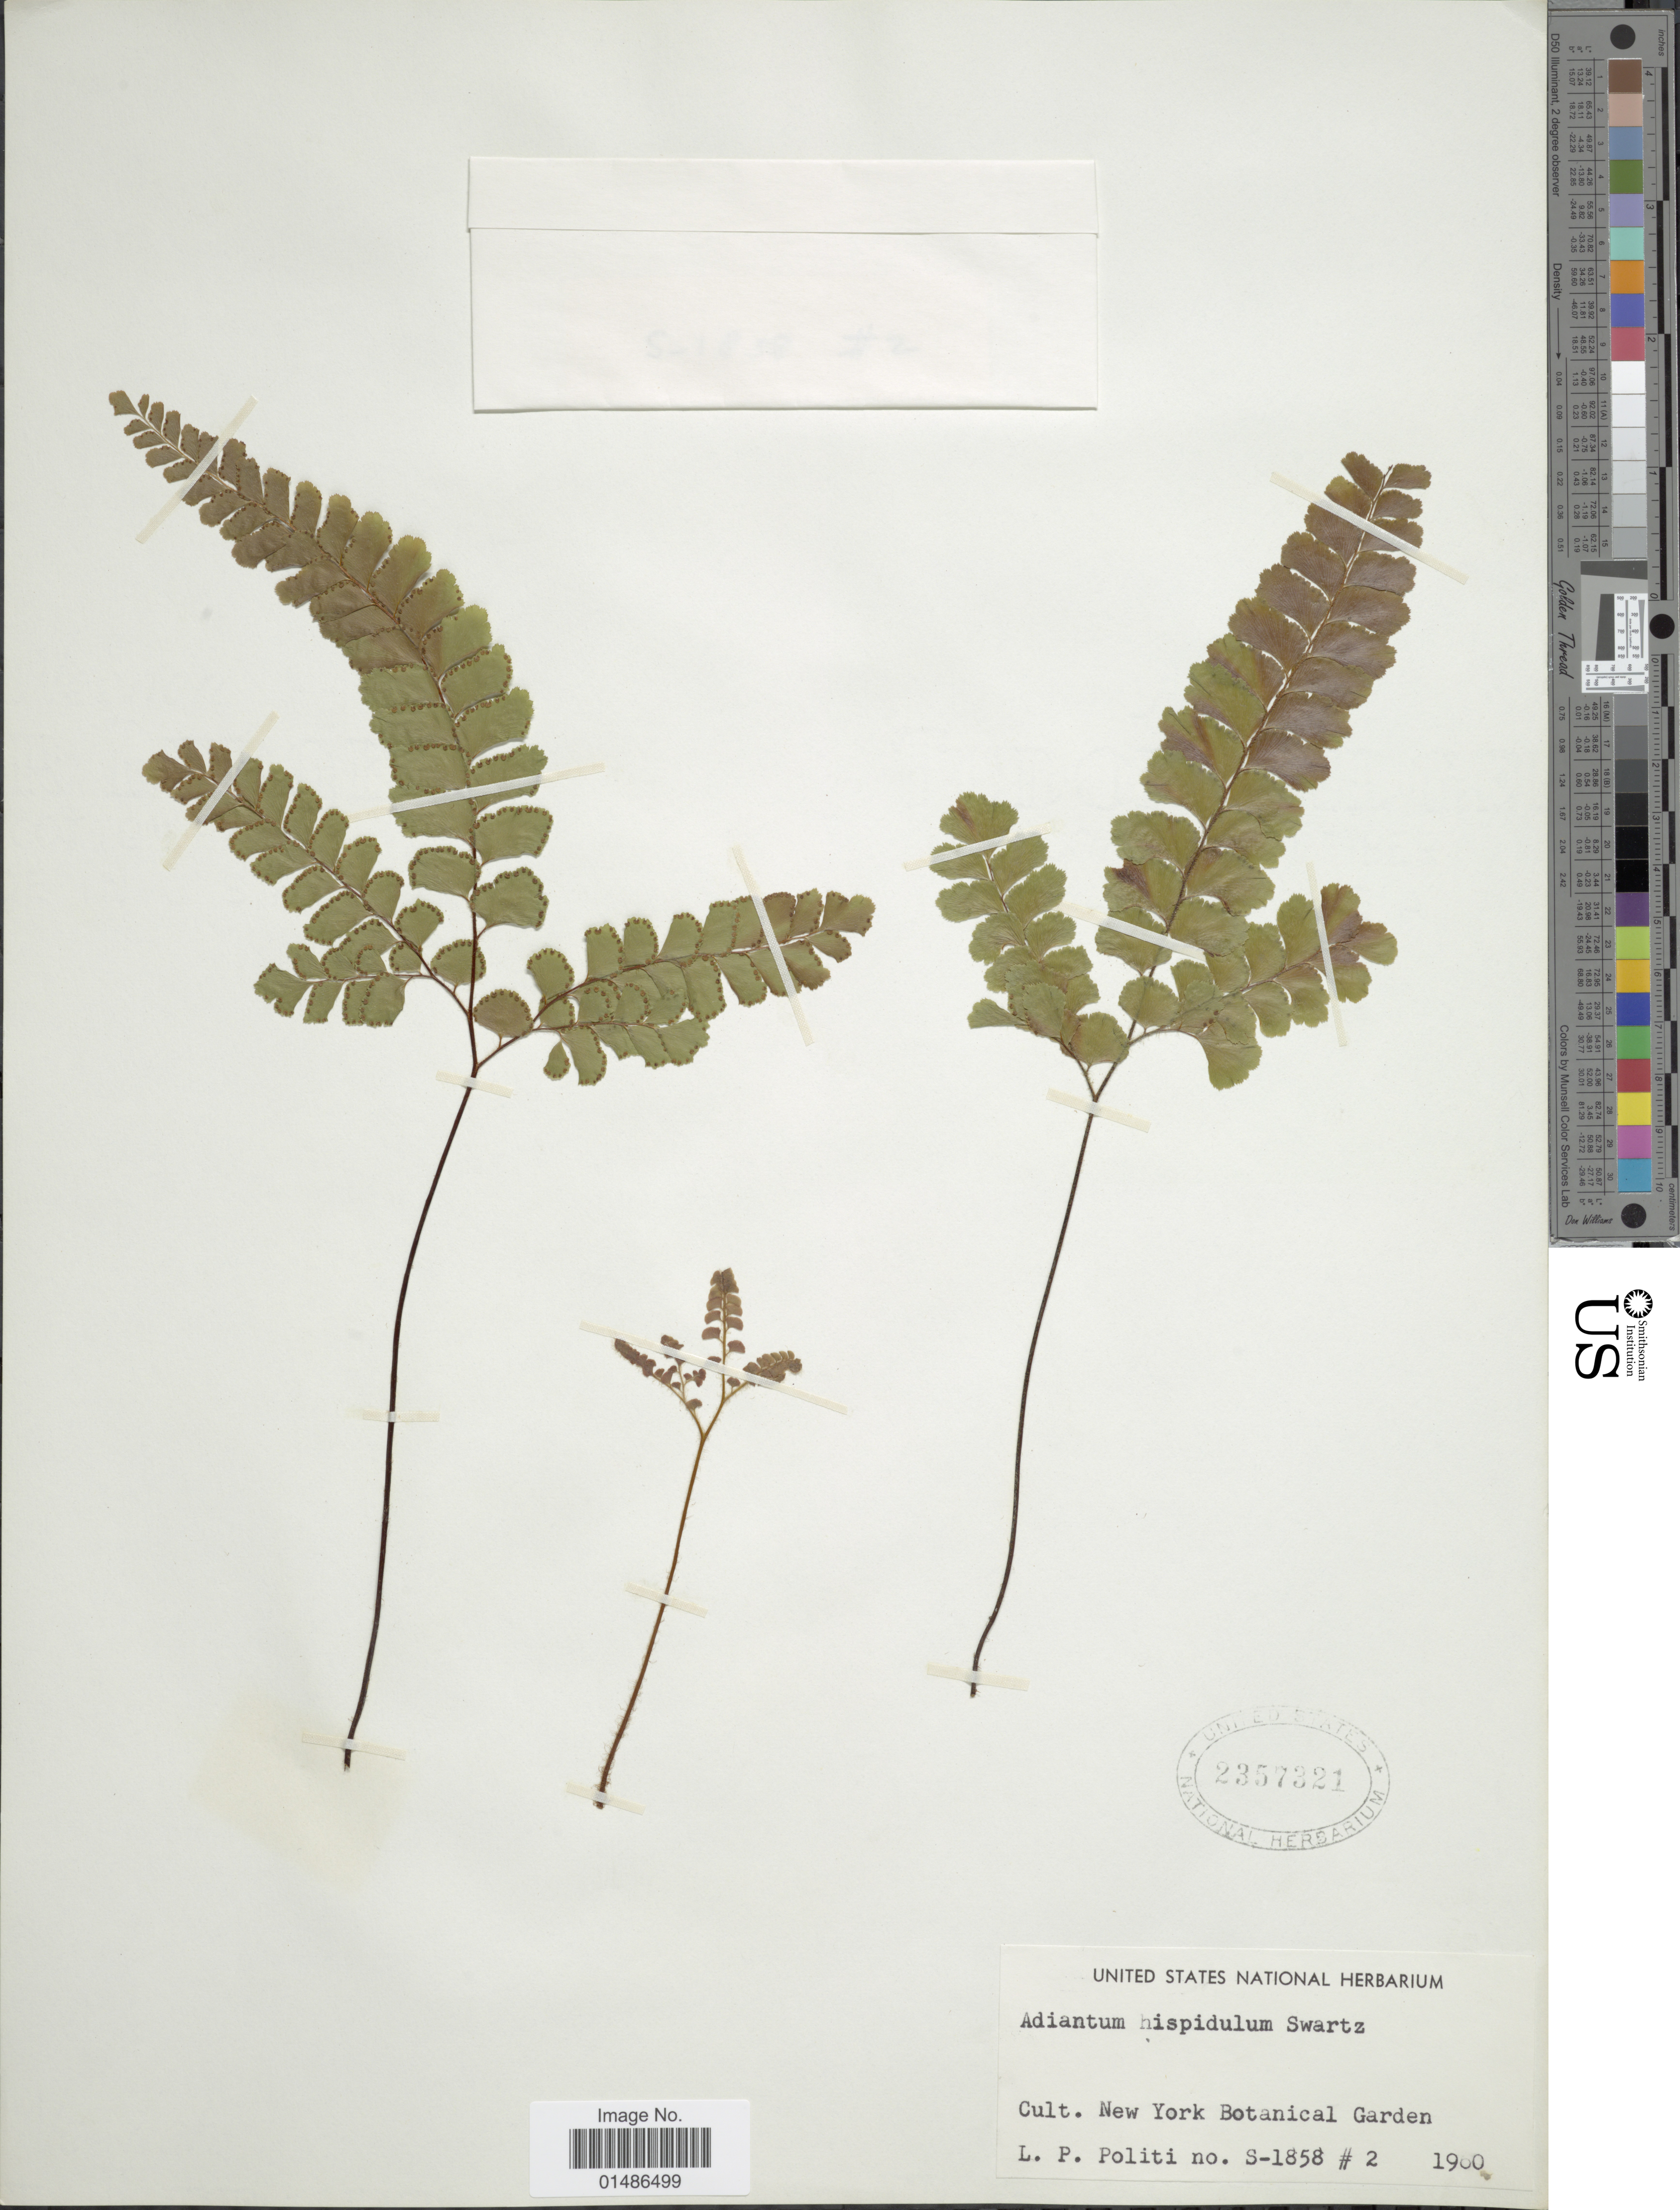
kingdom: Plantae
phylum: Tracheophyta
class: Polypodiopsida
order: Polypodiales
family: Pteridaceae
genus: Adiantum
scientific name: Adiantum hispidulum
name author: Sw.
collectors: L. Politi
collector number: S-1858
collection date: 1960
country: United States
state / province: New York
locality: Cult. New York Botanical Garden.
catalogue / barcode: US 2357321